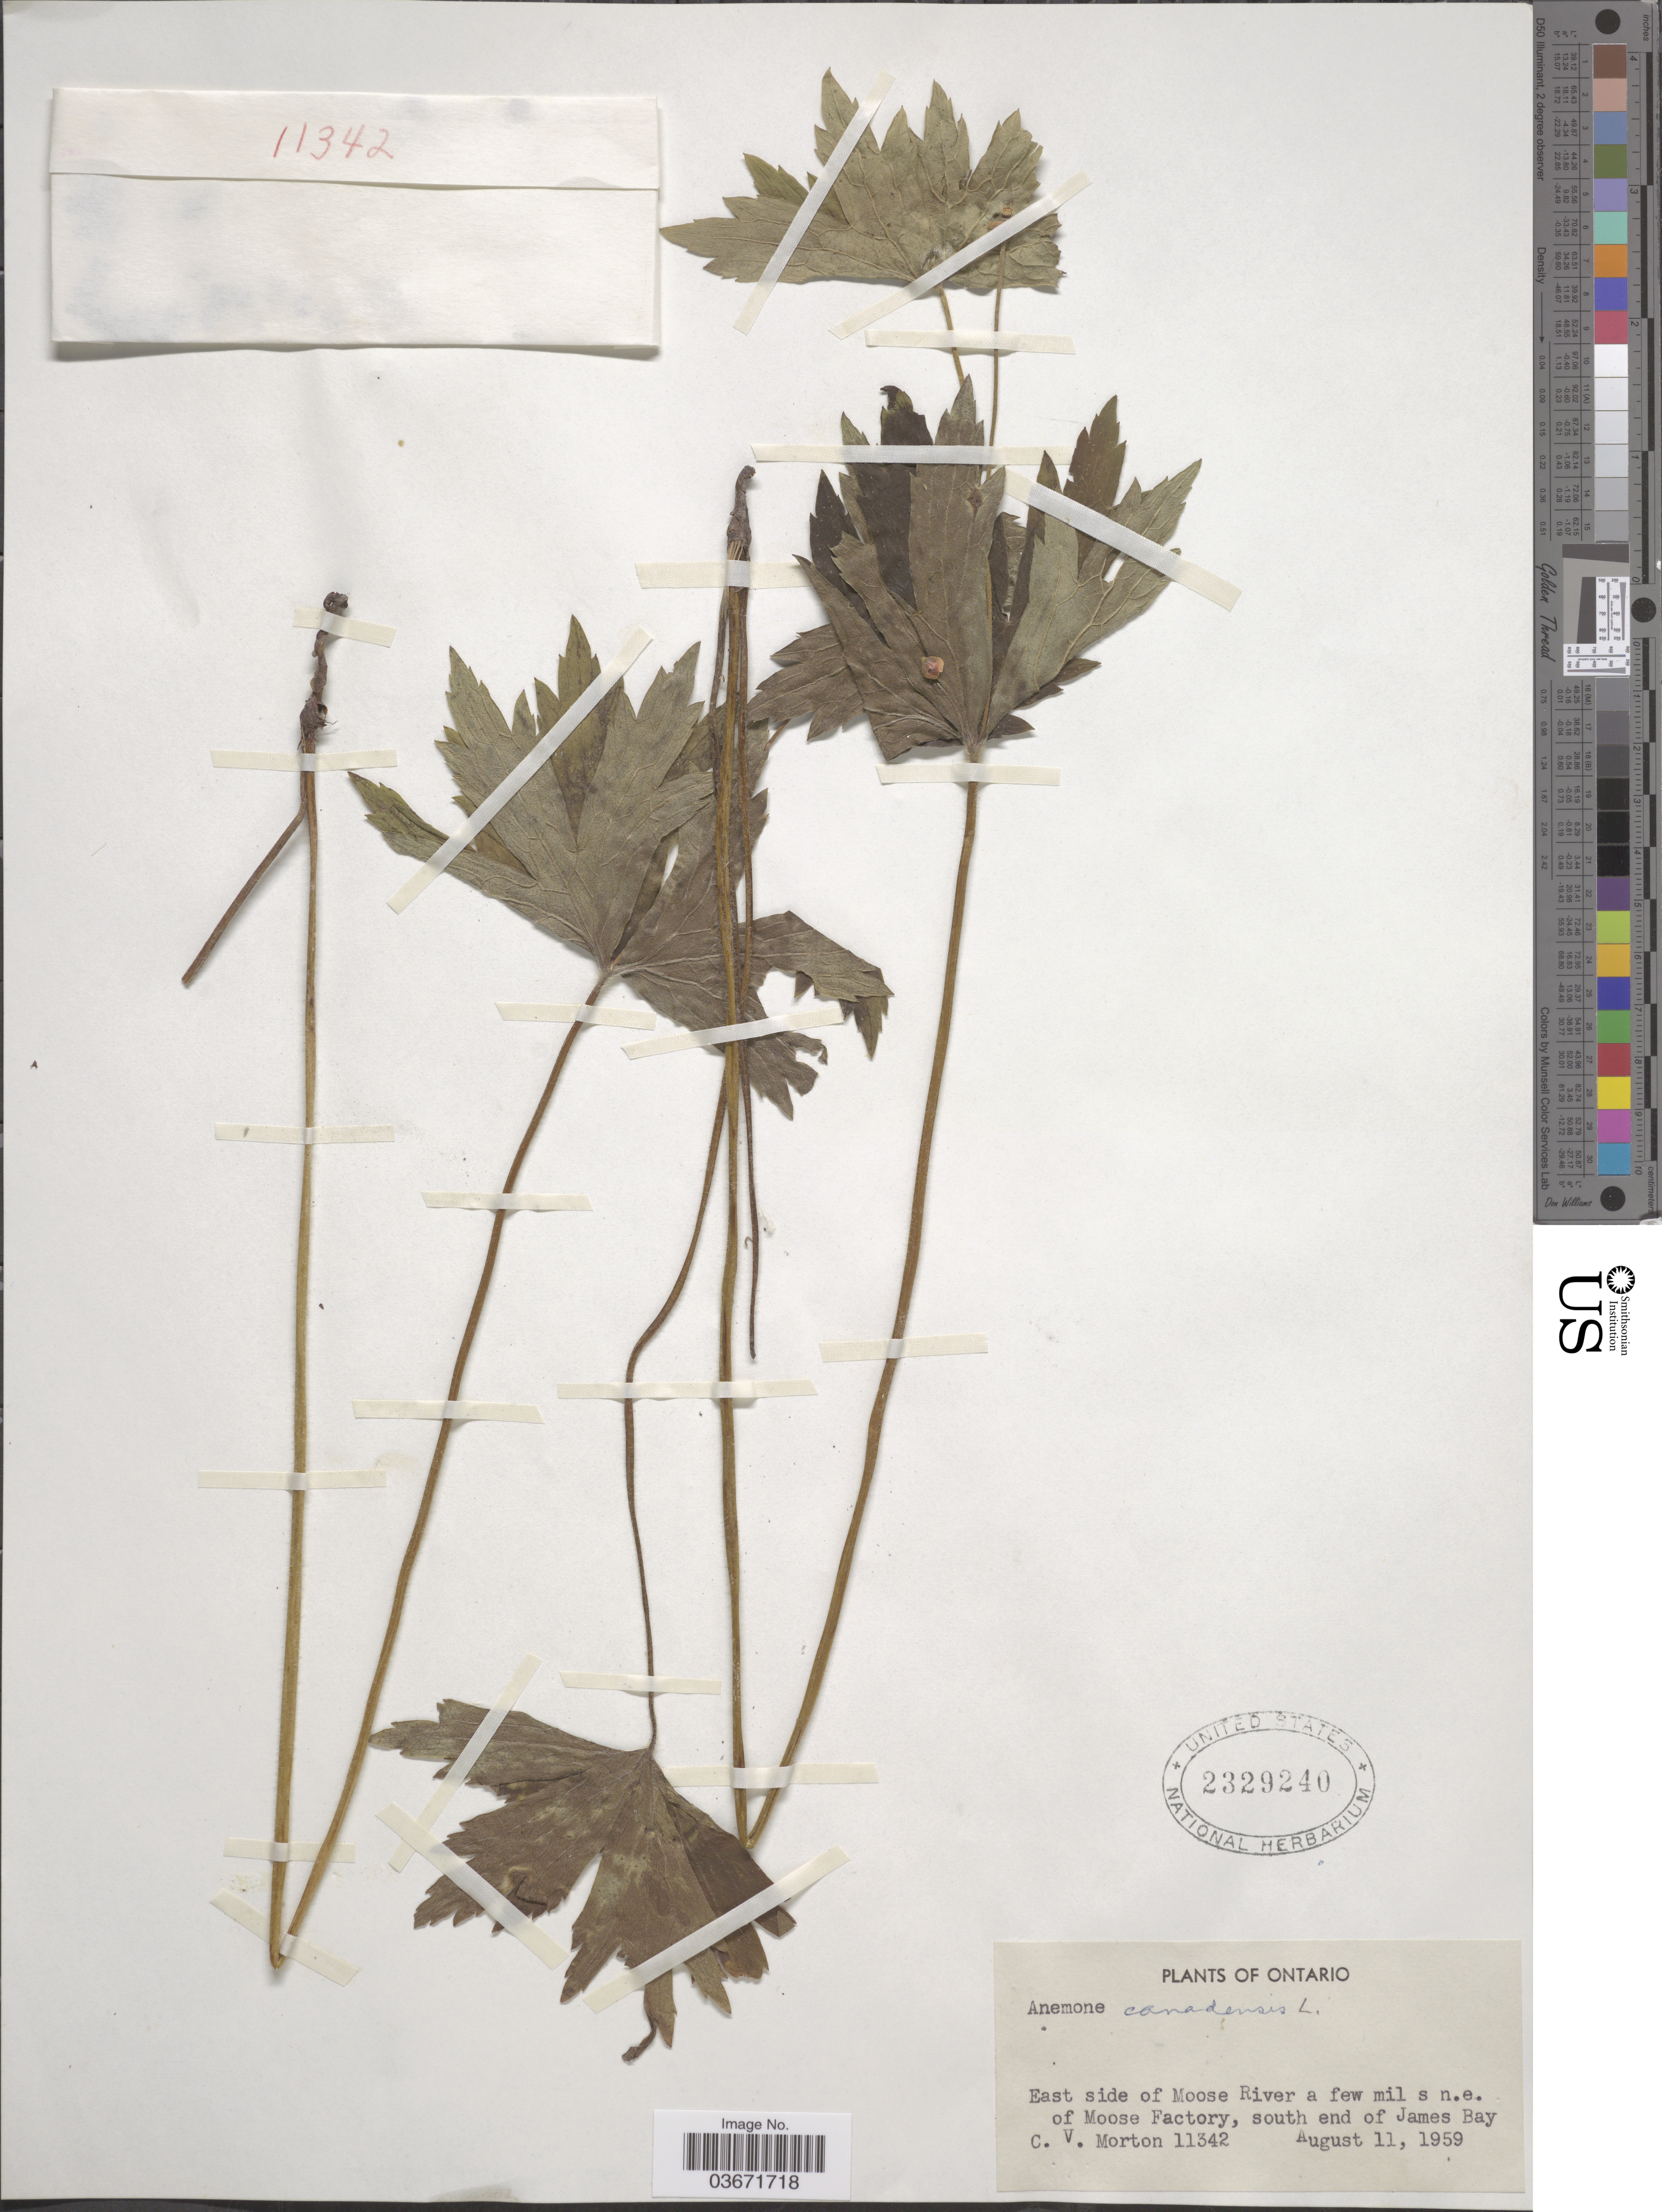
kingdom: Plantae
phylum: Tracheophyta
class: Magnoliopsida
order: Ranunculales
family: Ranunculaceae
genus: Anemone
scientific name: Anemone canadensis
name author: L.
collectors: C. V. Morton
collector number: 11342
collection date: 1959-08-11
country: Canada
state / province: Ontario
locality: East side of Moose River a few mil s n.e. of Moose Factory, south end of James Bay.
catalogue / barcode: US 2329240